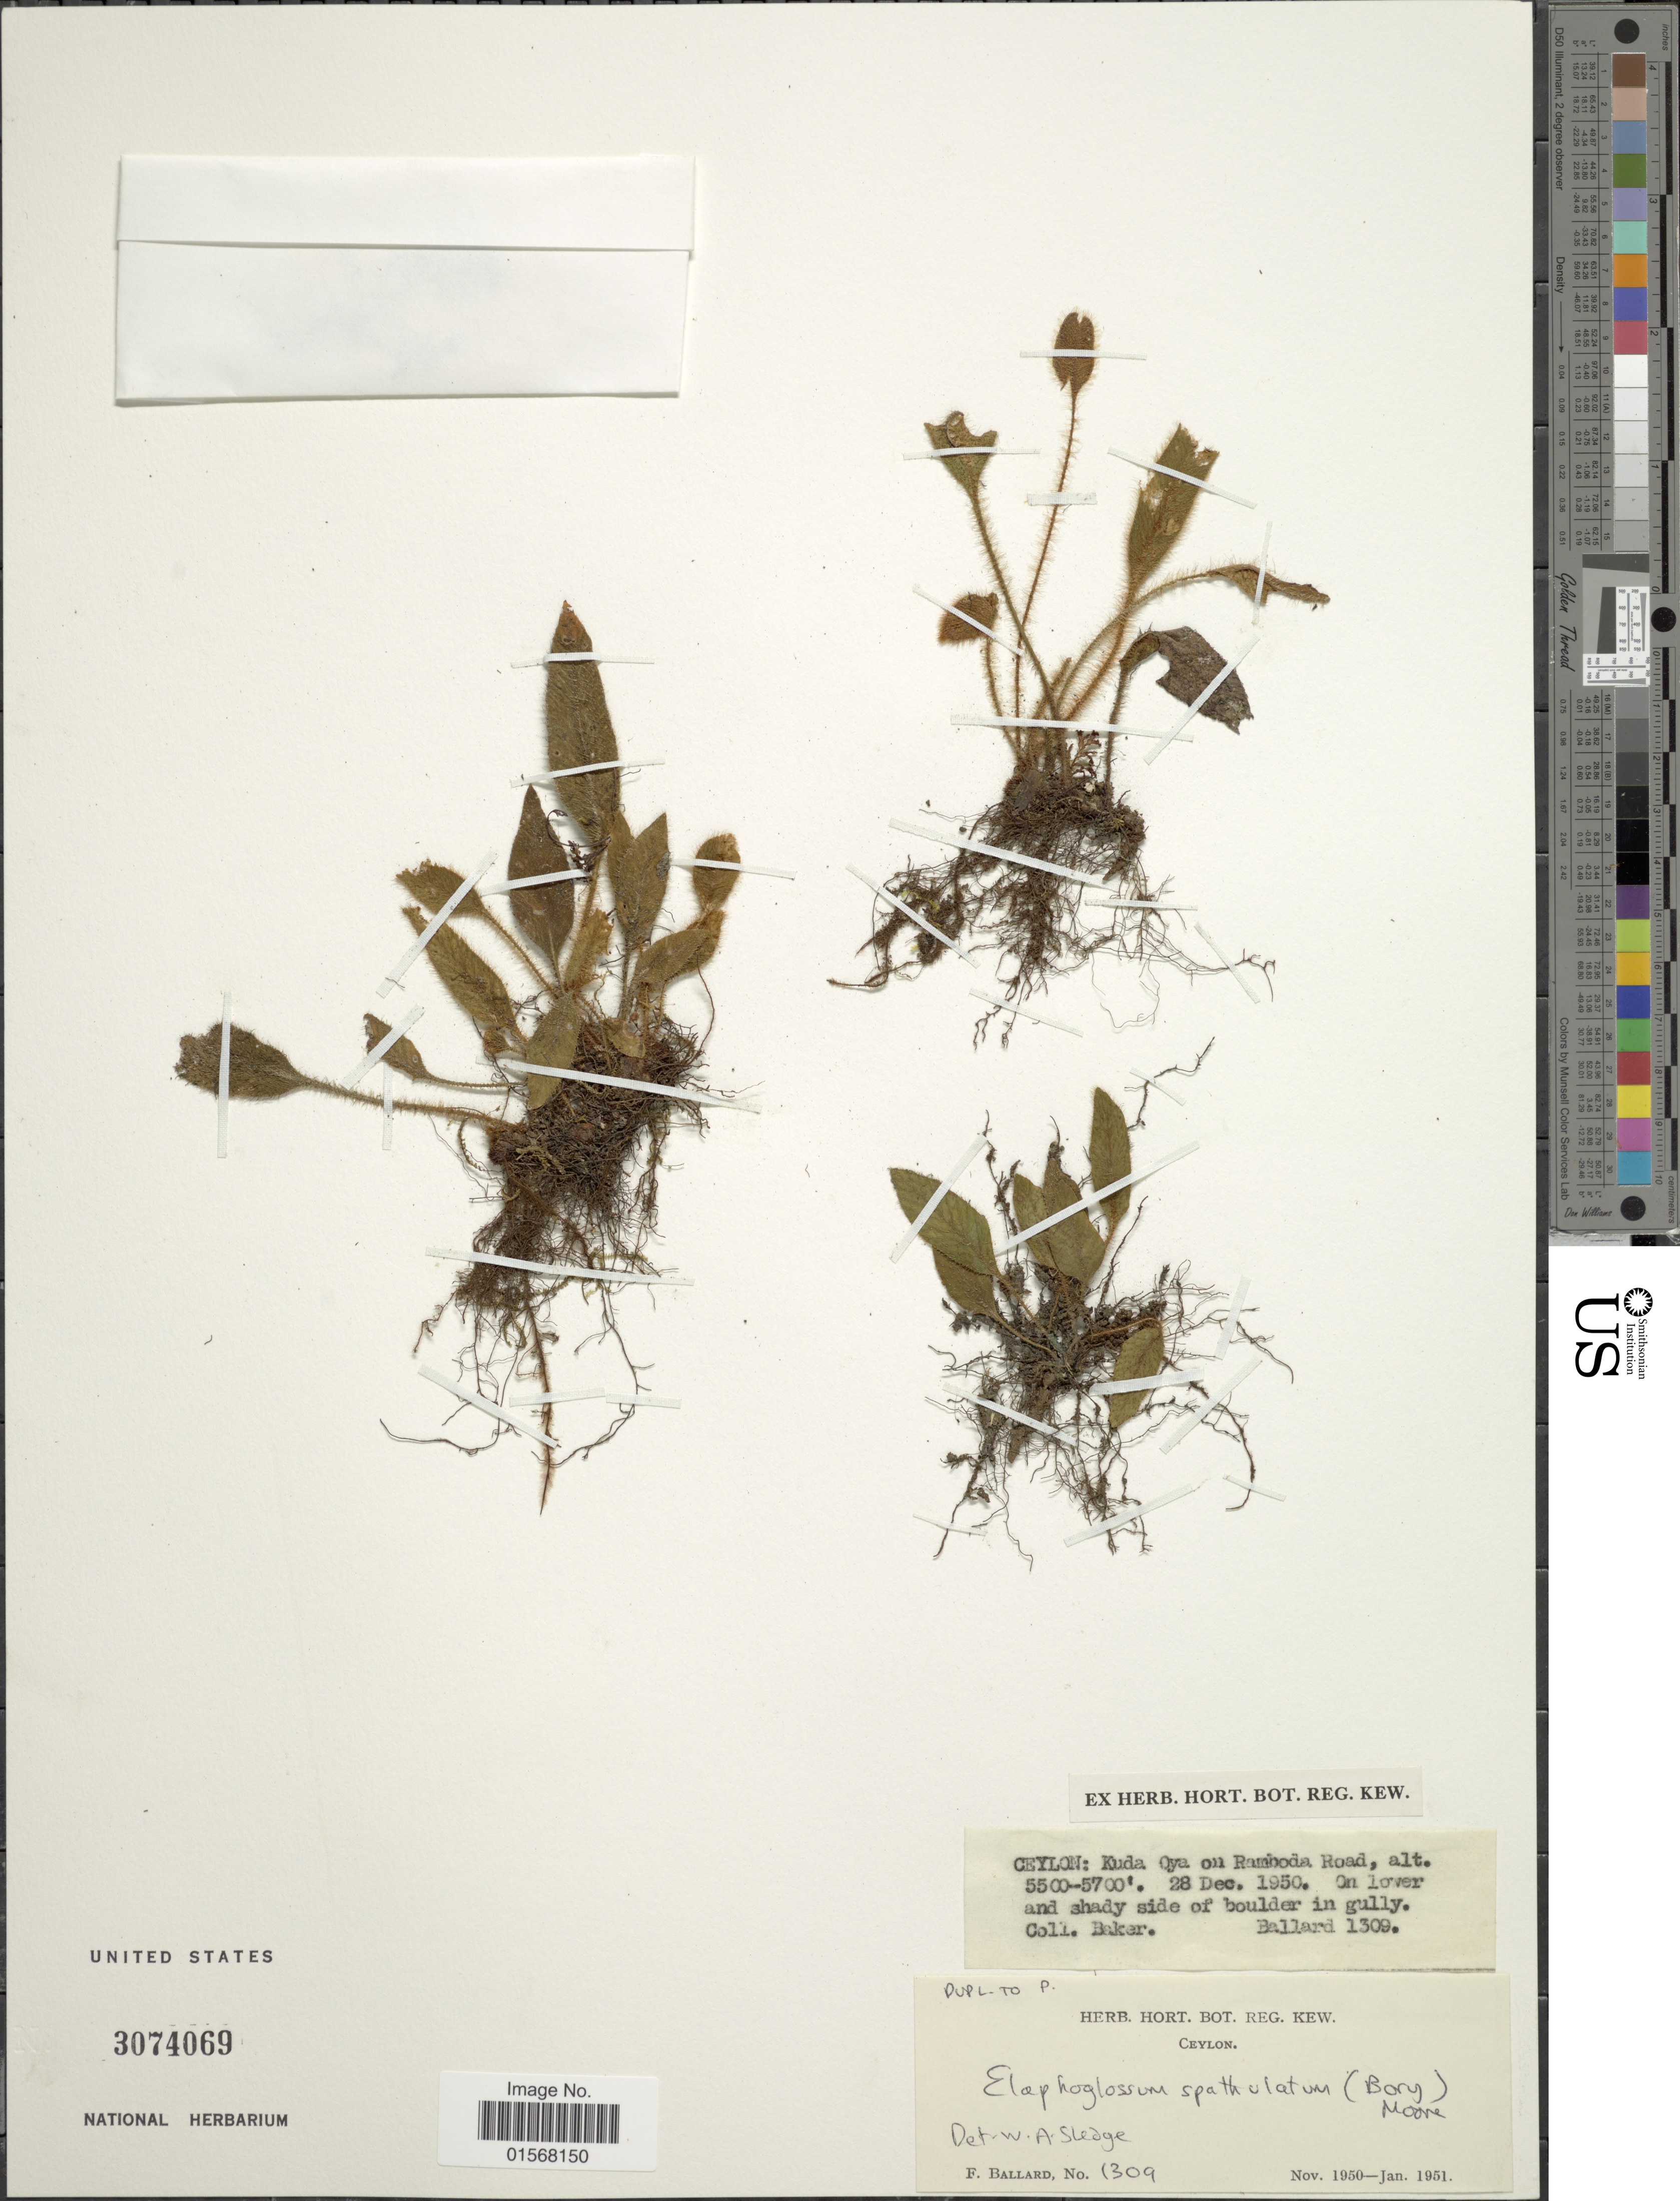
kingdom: Plantae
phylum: Tracheophyta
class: Polypodiopsida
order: Polypodiales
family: Dryopteridaceae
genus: Elaphoglossum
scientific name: Elaphoglossum spathulatum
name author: (Bory) T. Moore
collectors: F. Ballard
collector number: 1309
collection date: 1950-12-27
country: Sri Lanka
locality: Ceylon, Kuda Oya on Ramboda Road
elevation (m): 1676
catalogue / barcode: US 3074069